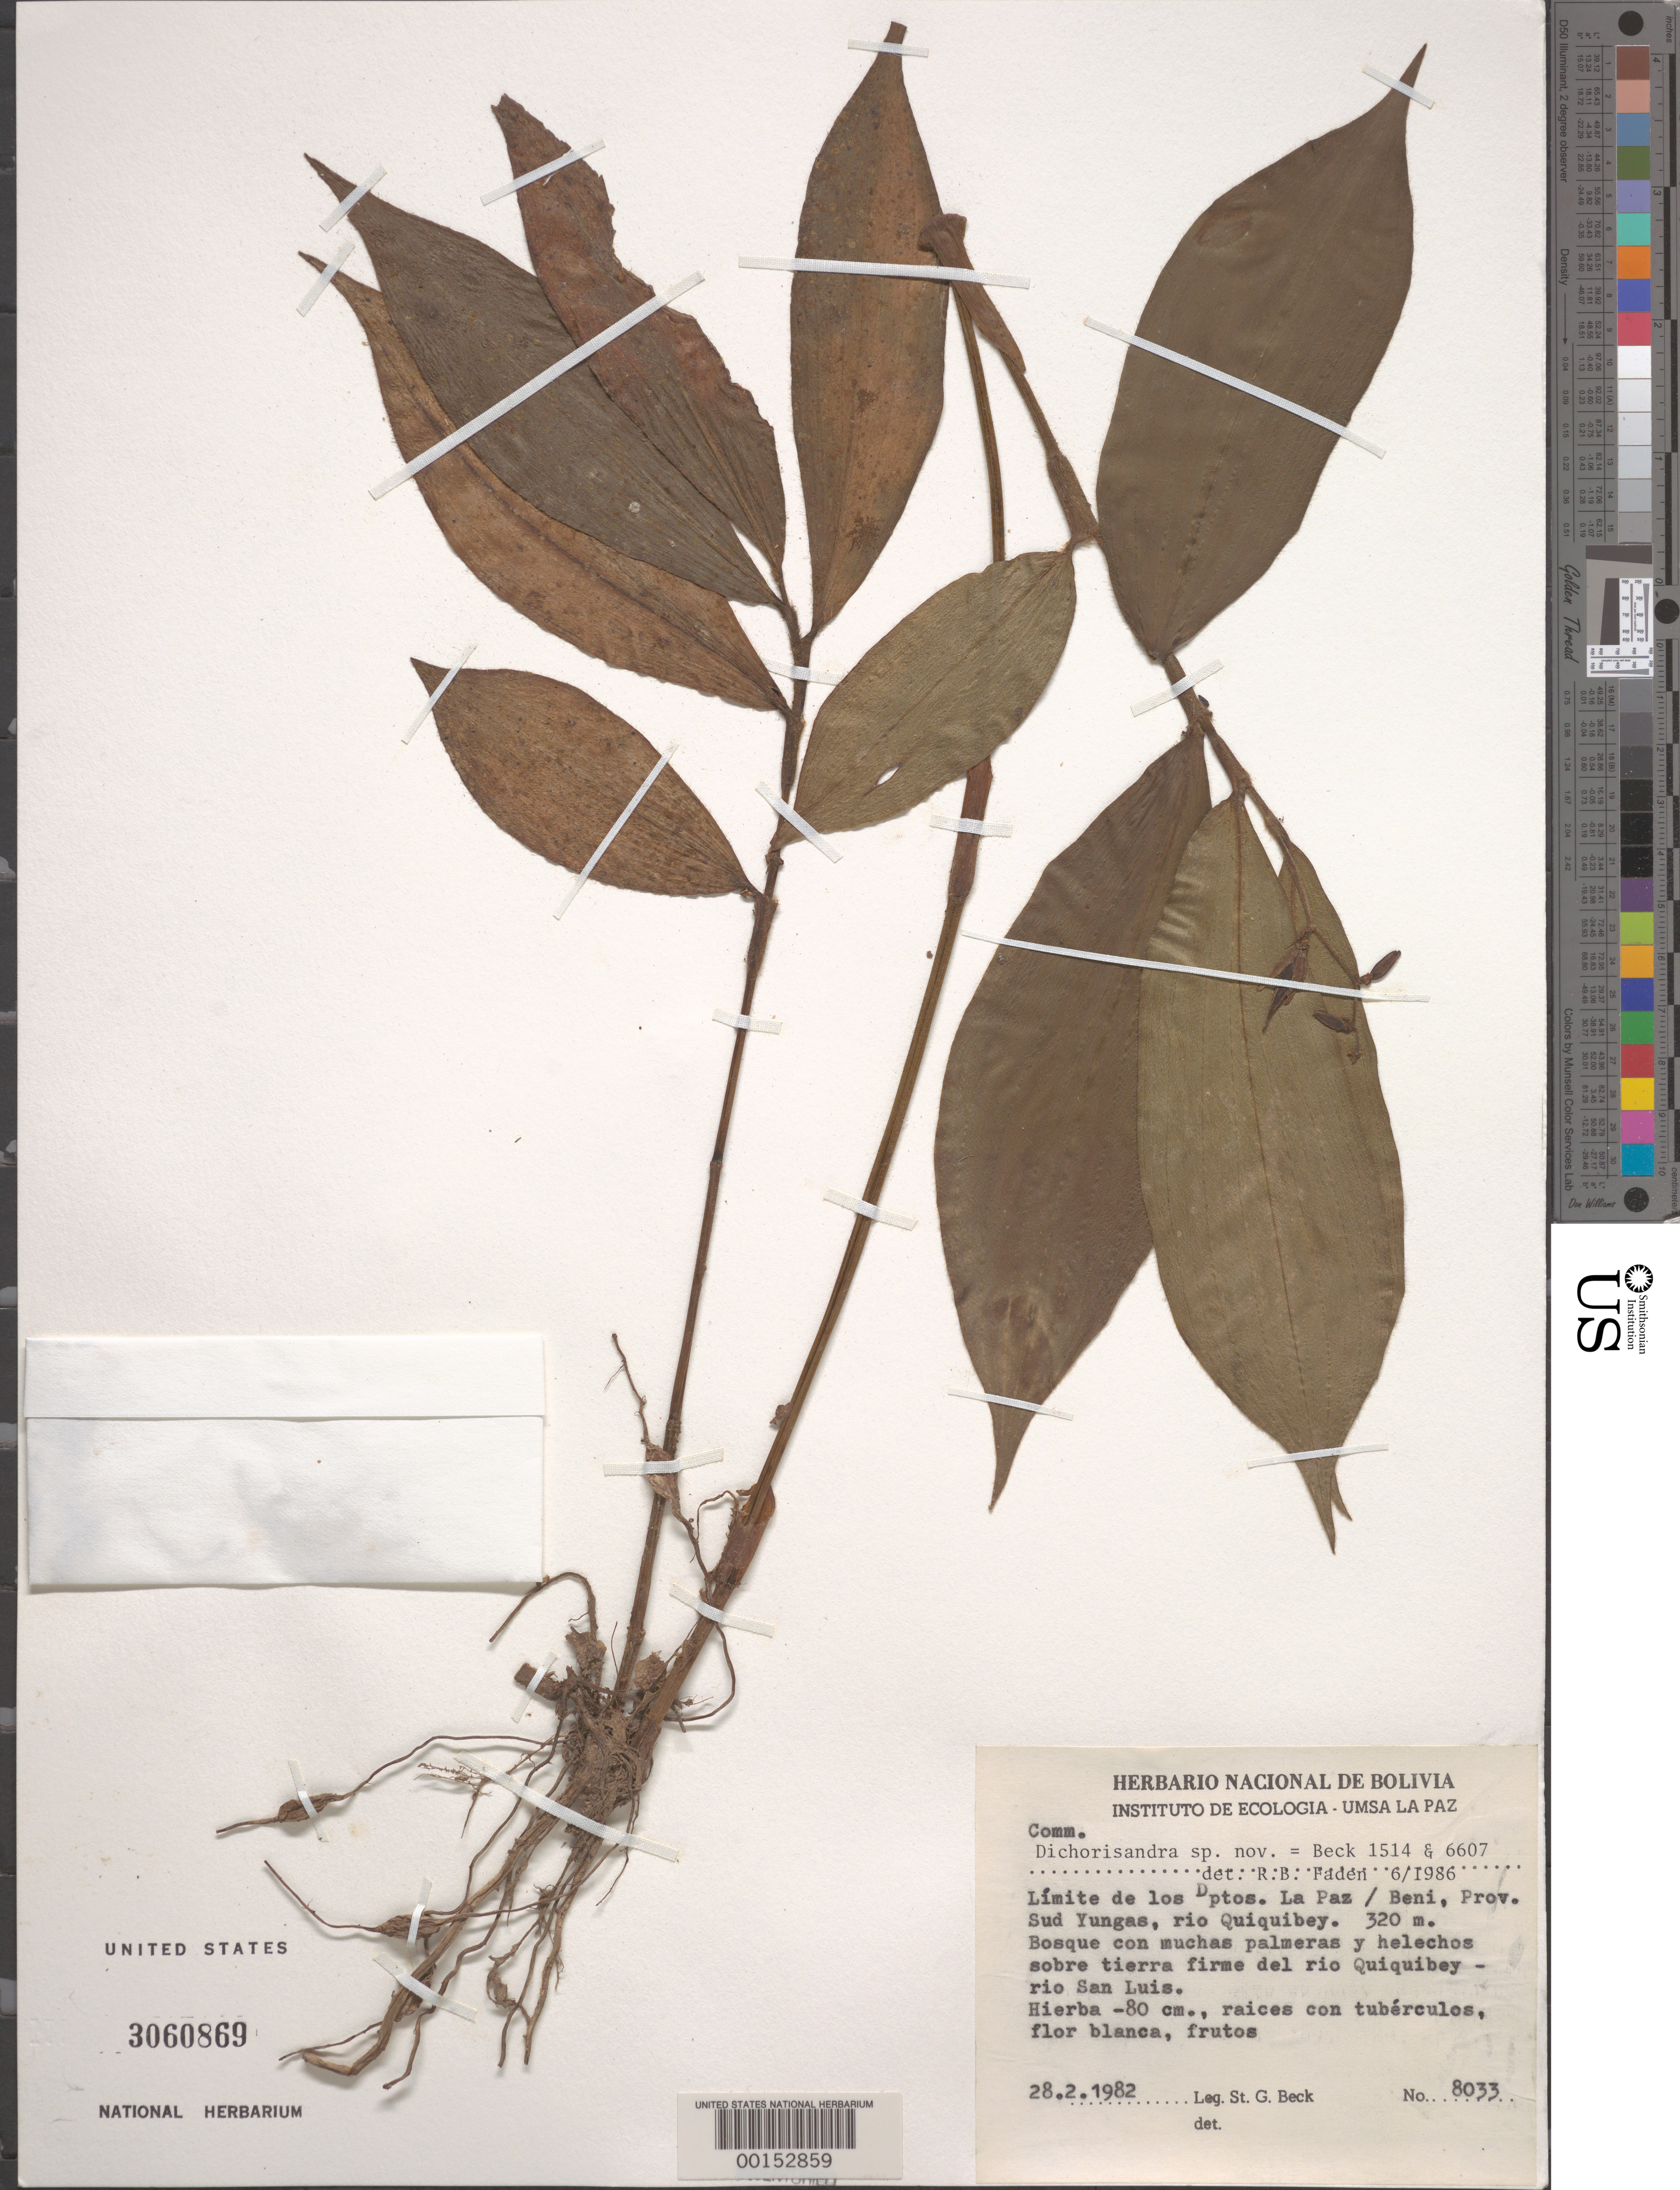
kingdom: Plantae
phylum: Tracheophyta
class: Liliopsida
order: Commelinales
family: Commelinaceae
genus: Dichorisandra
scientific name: Dichorisandra sp. nov.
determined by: Faden, Robert B., (US), Smithsonian Institution - National Museum of Natural History (UNITED STATES)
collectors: S. G. Beck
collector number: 8033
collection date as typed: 28 Feb 1982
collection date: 1982-02-28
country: Bolivia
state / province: La Paz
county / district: Sud Yungas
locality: Concluence of Rio Quiquibey and Rio San Luis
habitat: Terra firme, forest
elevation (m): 320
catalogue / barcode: US 3060869